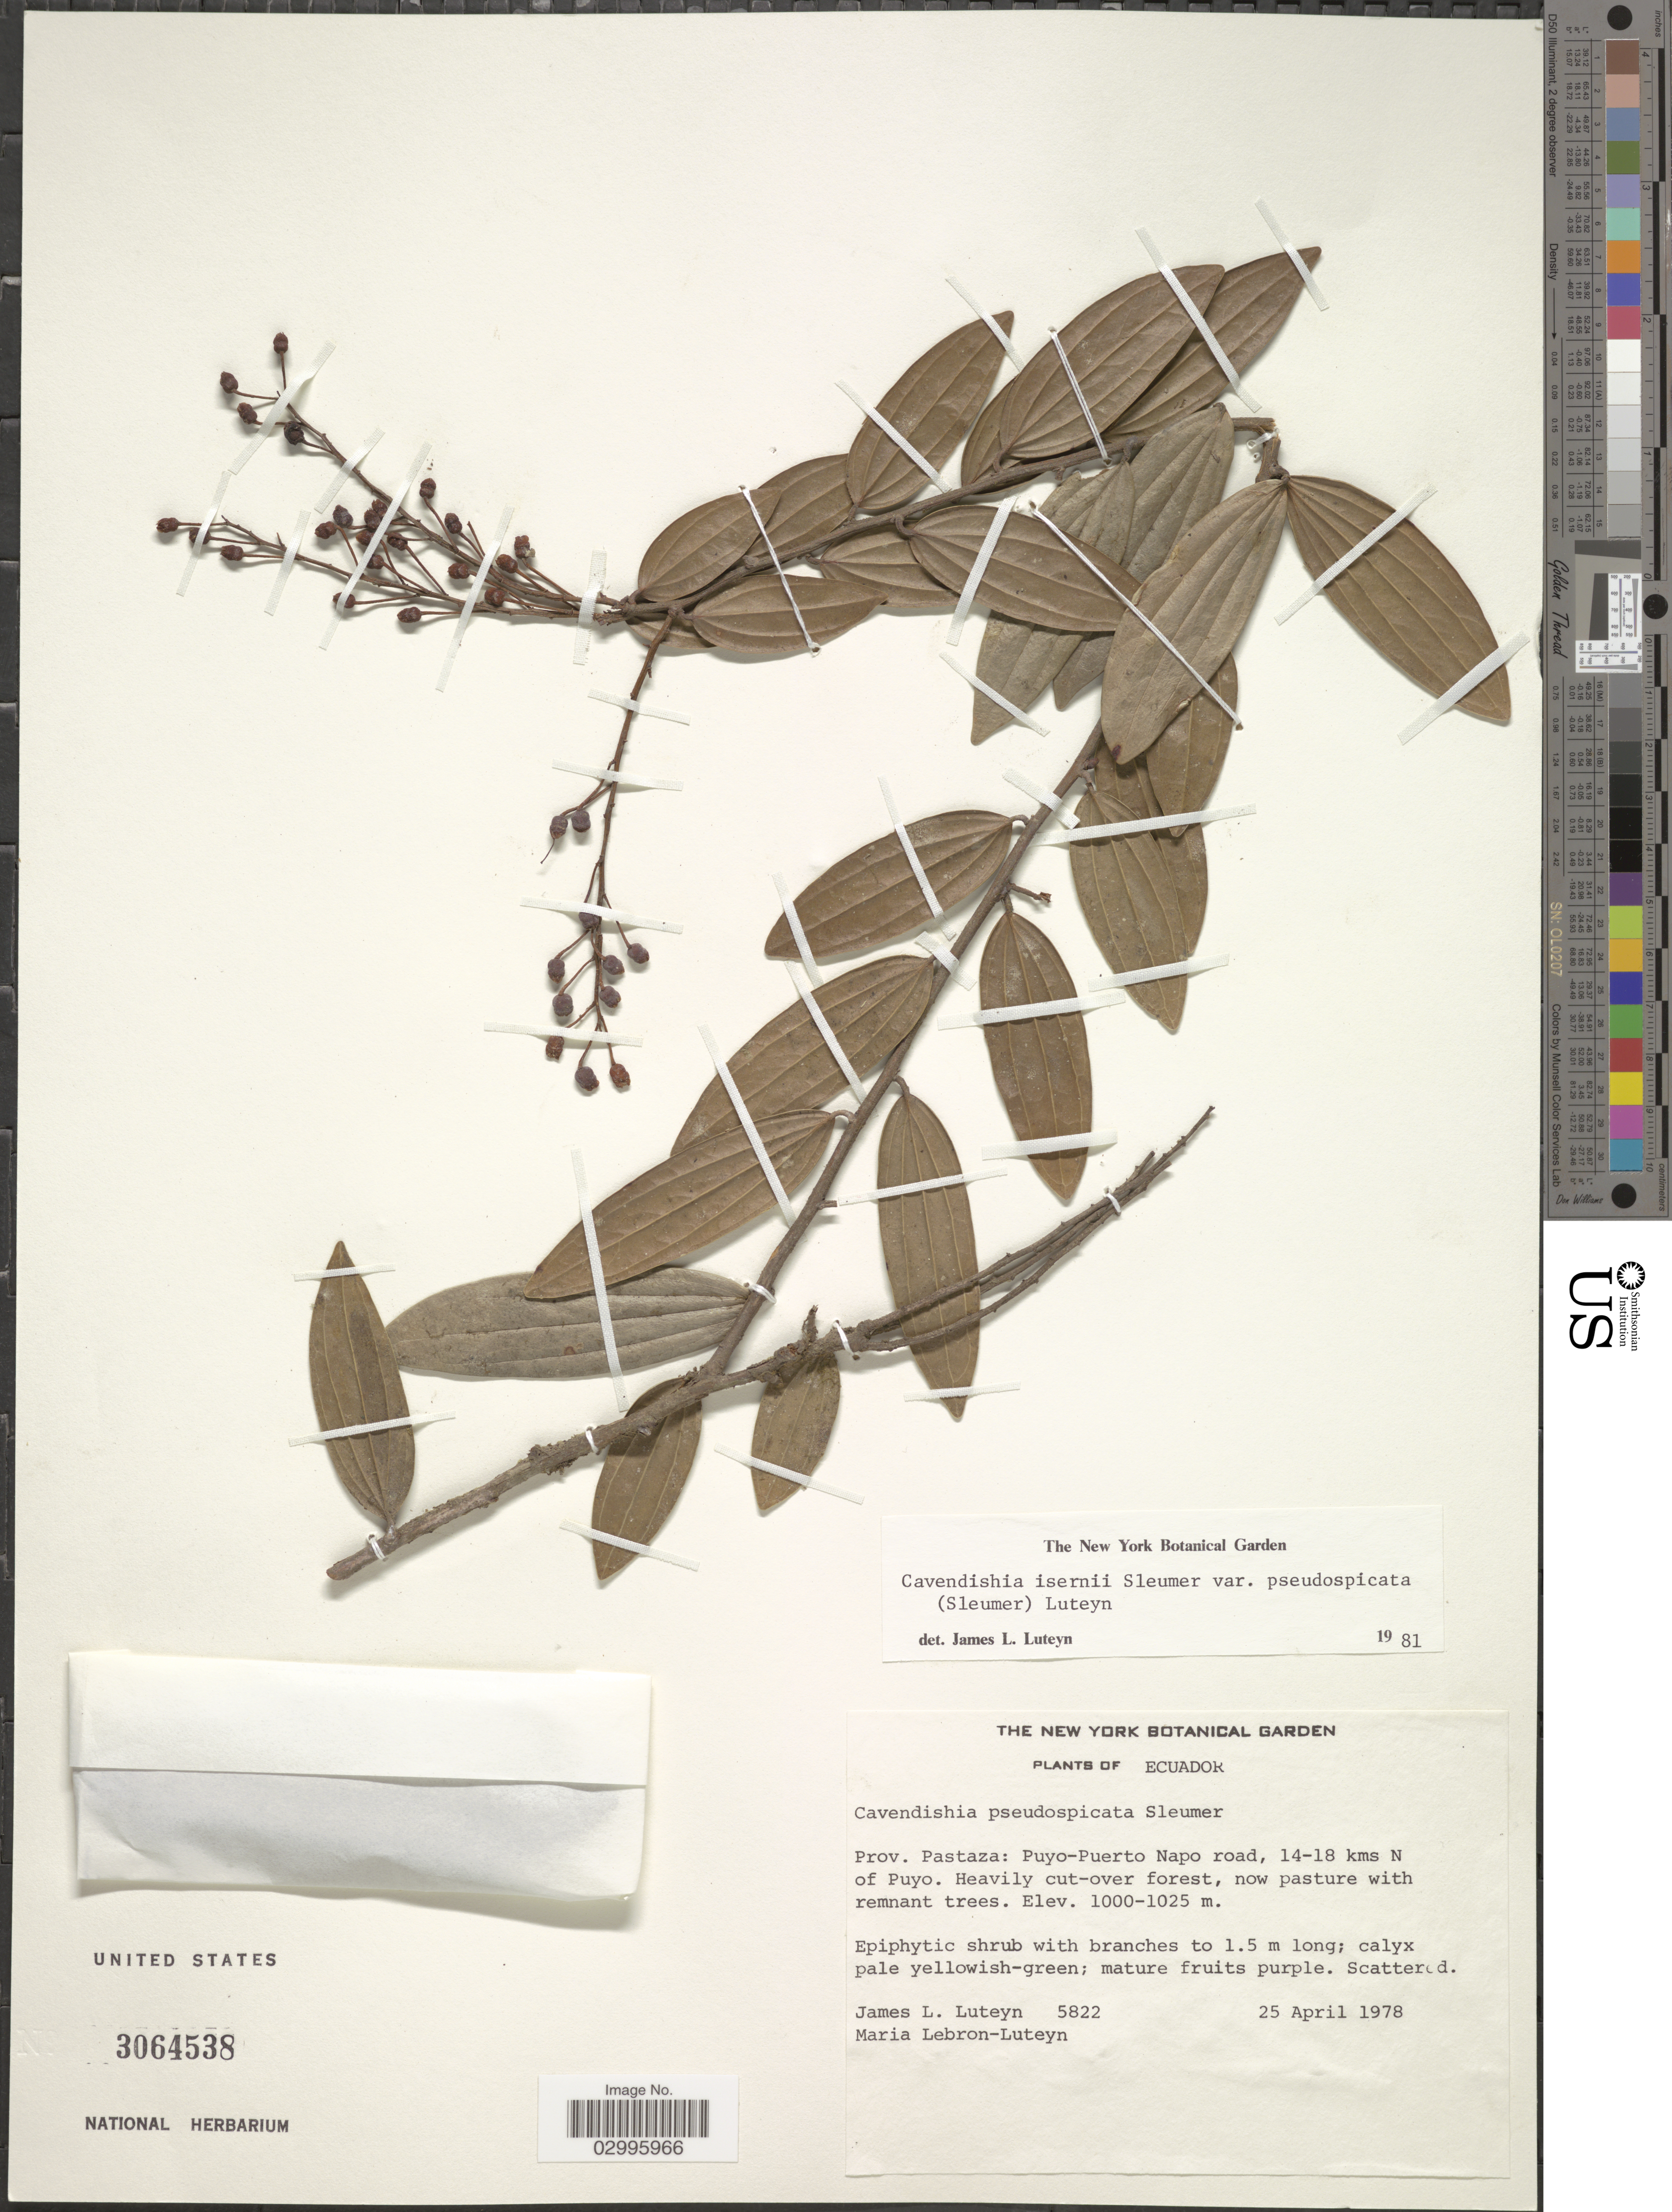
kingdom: Plantae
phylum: Tracheophyta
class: Magnoliopsida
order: Ericales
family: Ericaceae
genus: Cavendishia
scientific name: Cavendishia isernii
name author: Sleumer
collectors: J. Luteyn & M. L. Lebrón-Luteyn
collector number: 5822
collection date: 1978-04-25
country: Ecuador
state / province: Pastaza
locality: Puyo-Puerto Napo road, 14-18 kms N of Puyo.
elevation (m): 1000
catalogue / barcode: US 3064538